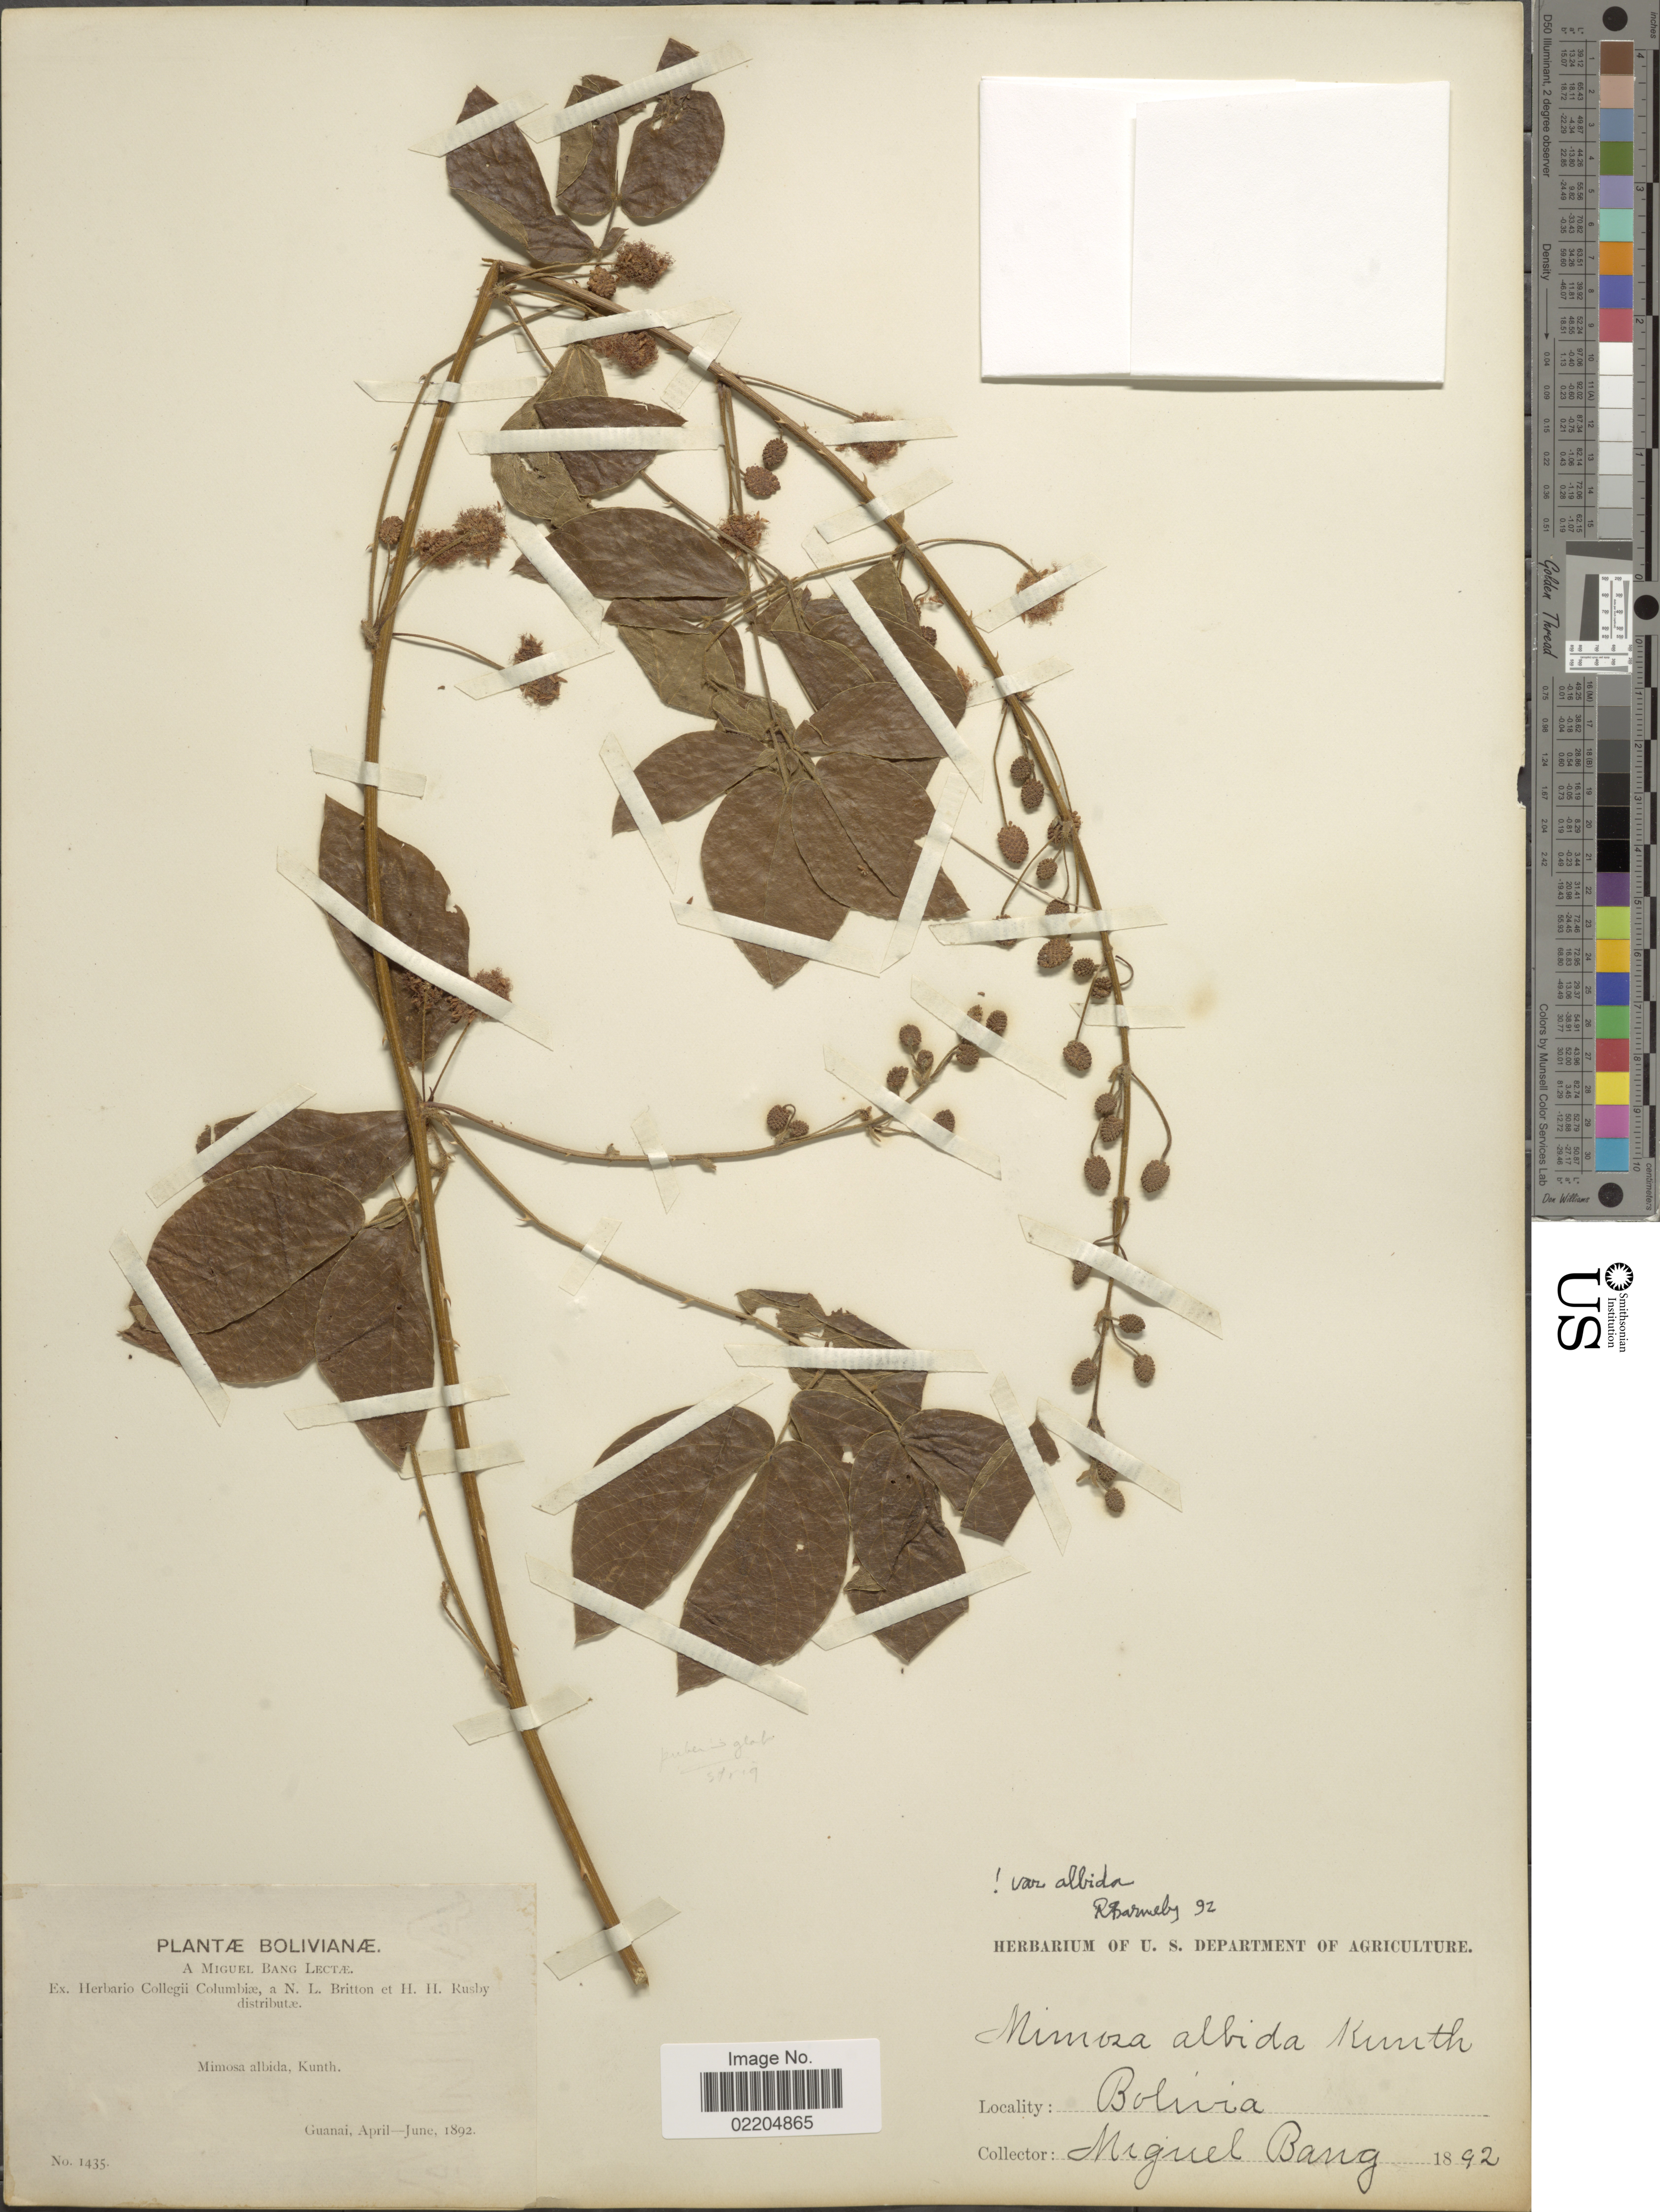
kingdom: Plantae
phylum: Tracheophyta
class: Magnoliopsida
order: Fabales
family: Fabaceae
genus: Mimosa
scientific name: Mimosa albida var. albida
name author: Humb. & Bonpl. ex Willd.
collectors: M. Bang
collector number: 1435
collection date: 1892-04/1892-06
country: Bolivia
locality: Mimosa albida, Kunth, Guanai